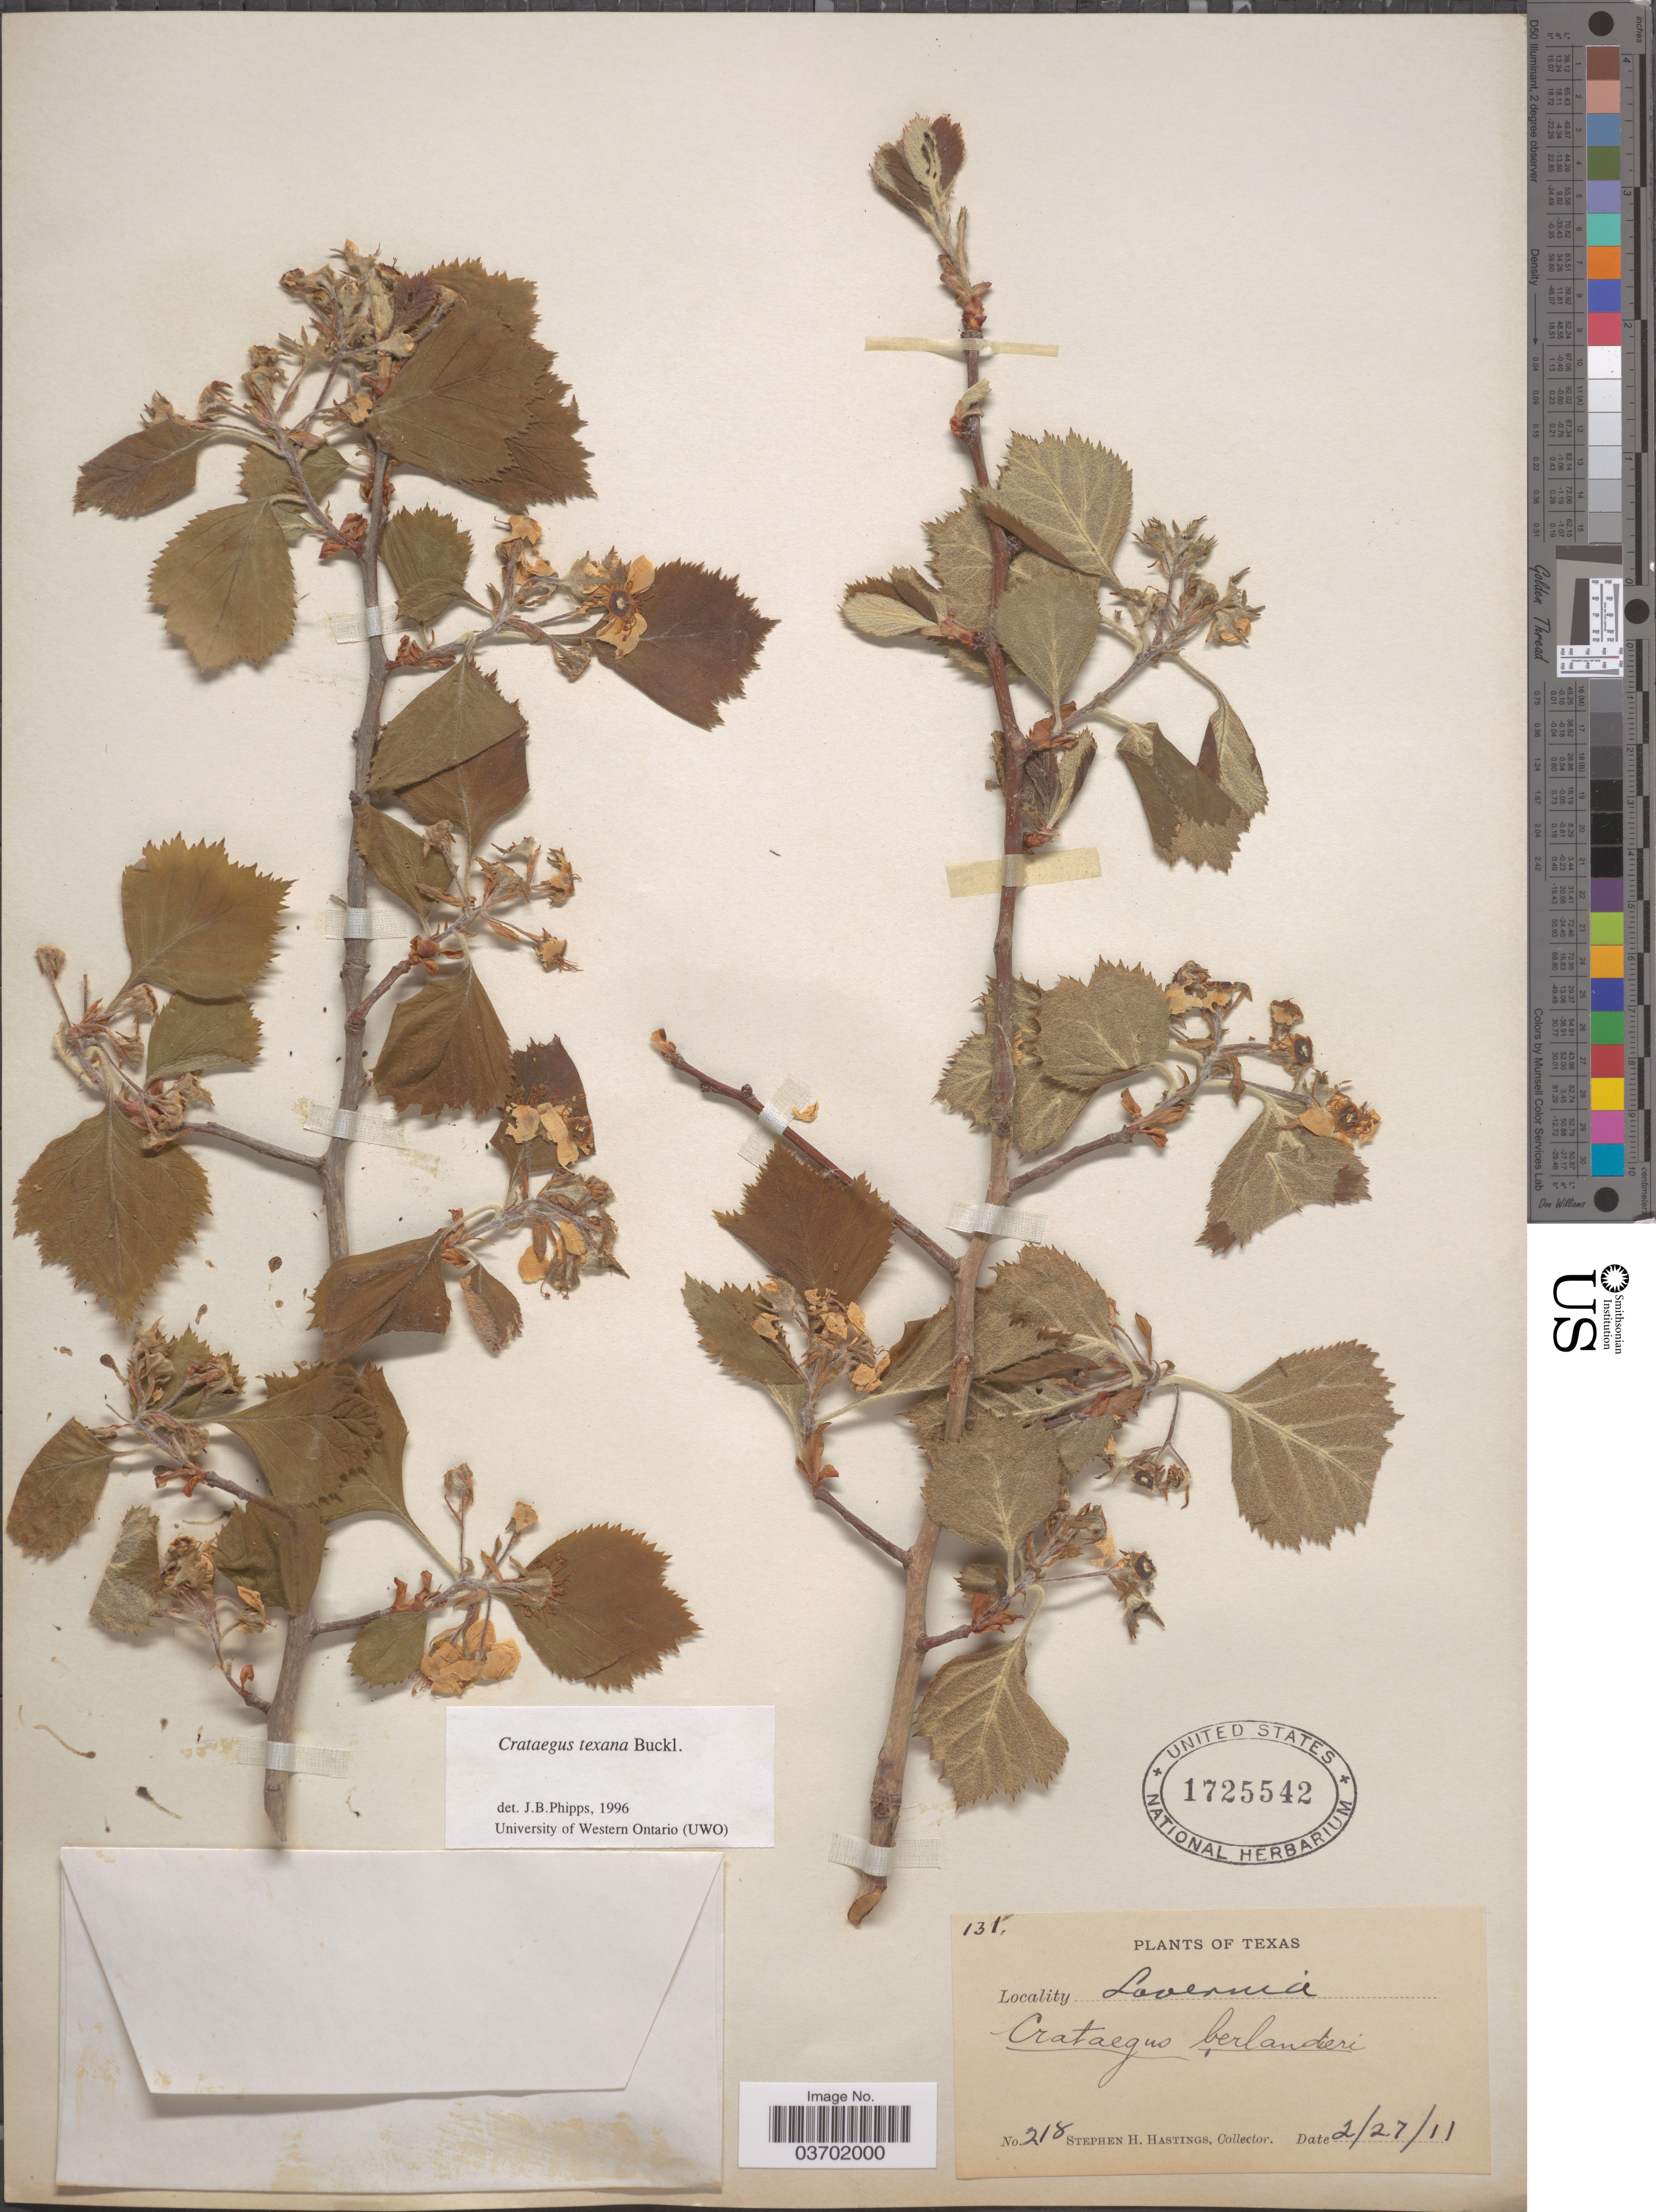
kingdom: Plantae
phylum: Tracheophyta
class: Magnoliopsida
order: Rosales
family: Rosaceae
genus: Crataegus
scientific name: Crataegus texana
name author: Buckley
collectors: S. Hastings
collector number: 218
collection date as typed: Transcribed d/m/y: 27/2/11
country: United States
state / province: Texas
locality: Lavernia.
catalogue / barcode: US 1725542